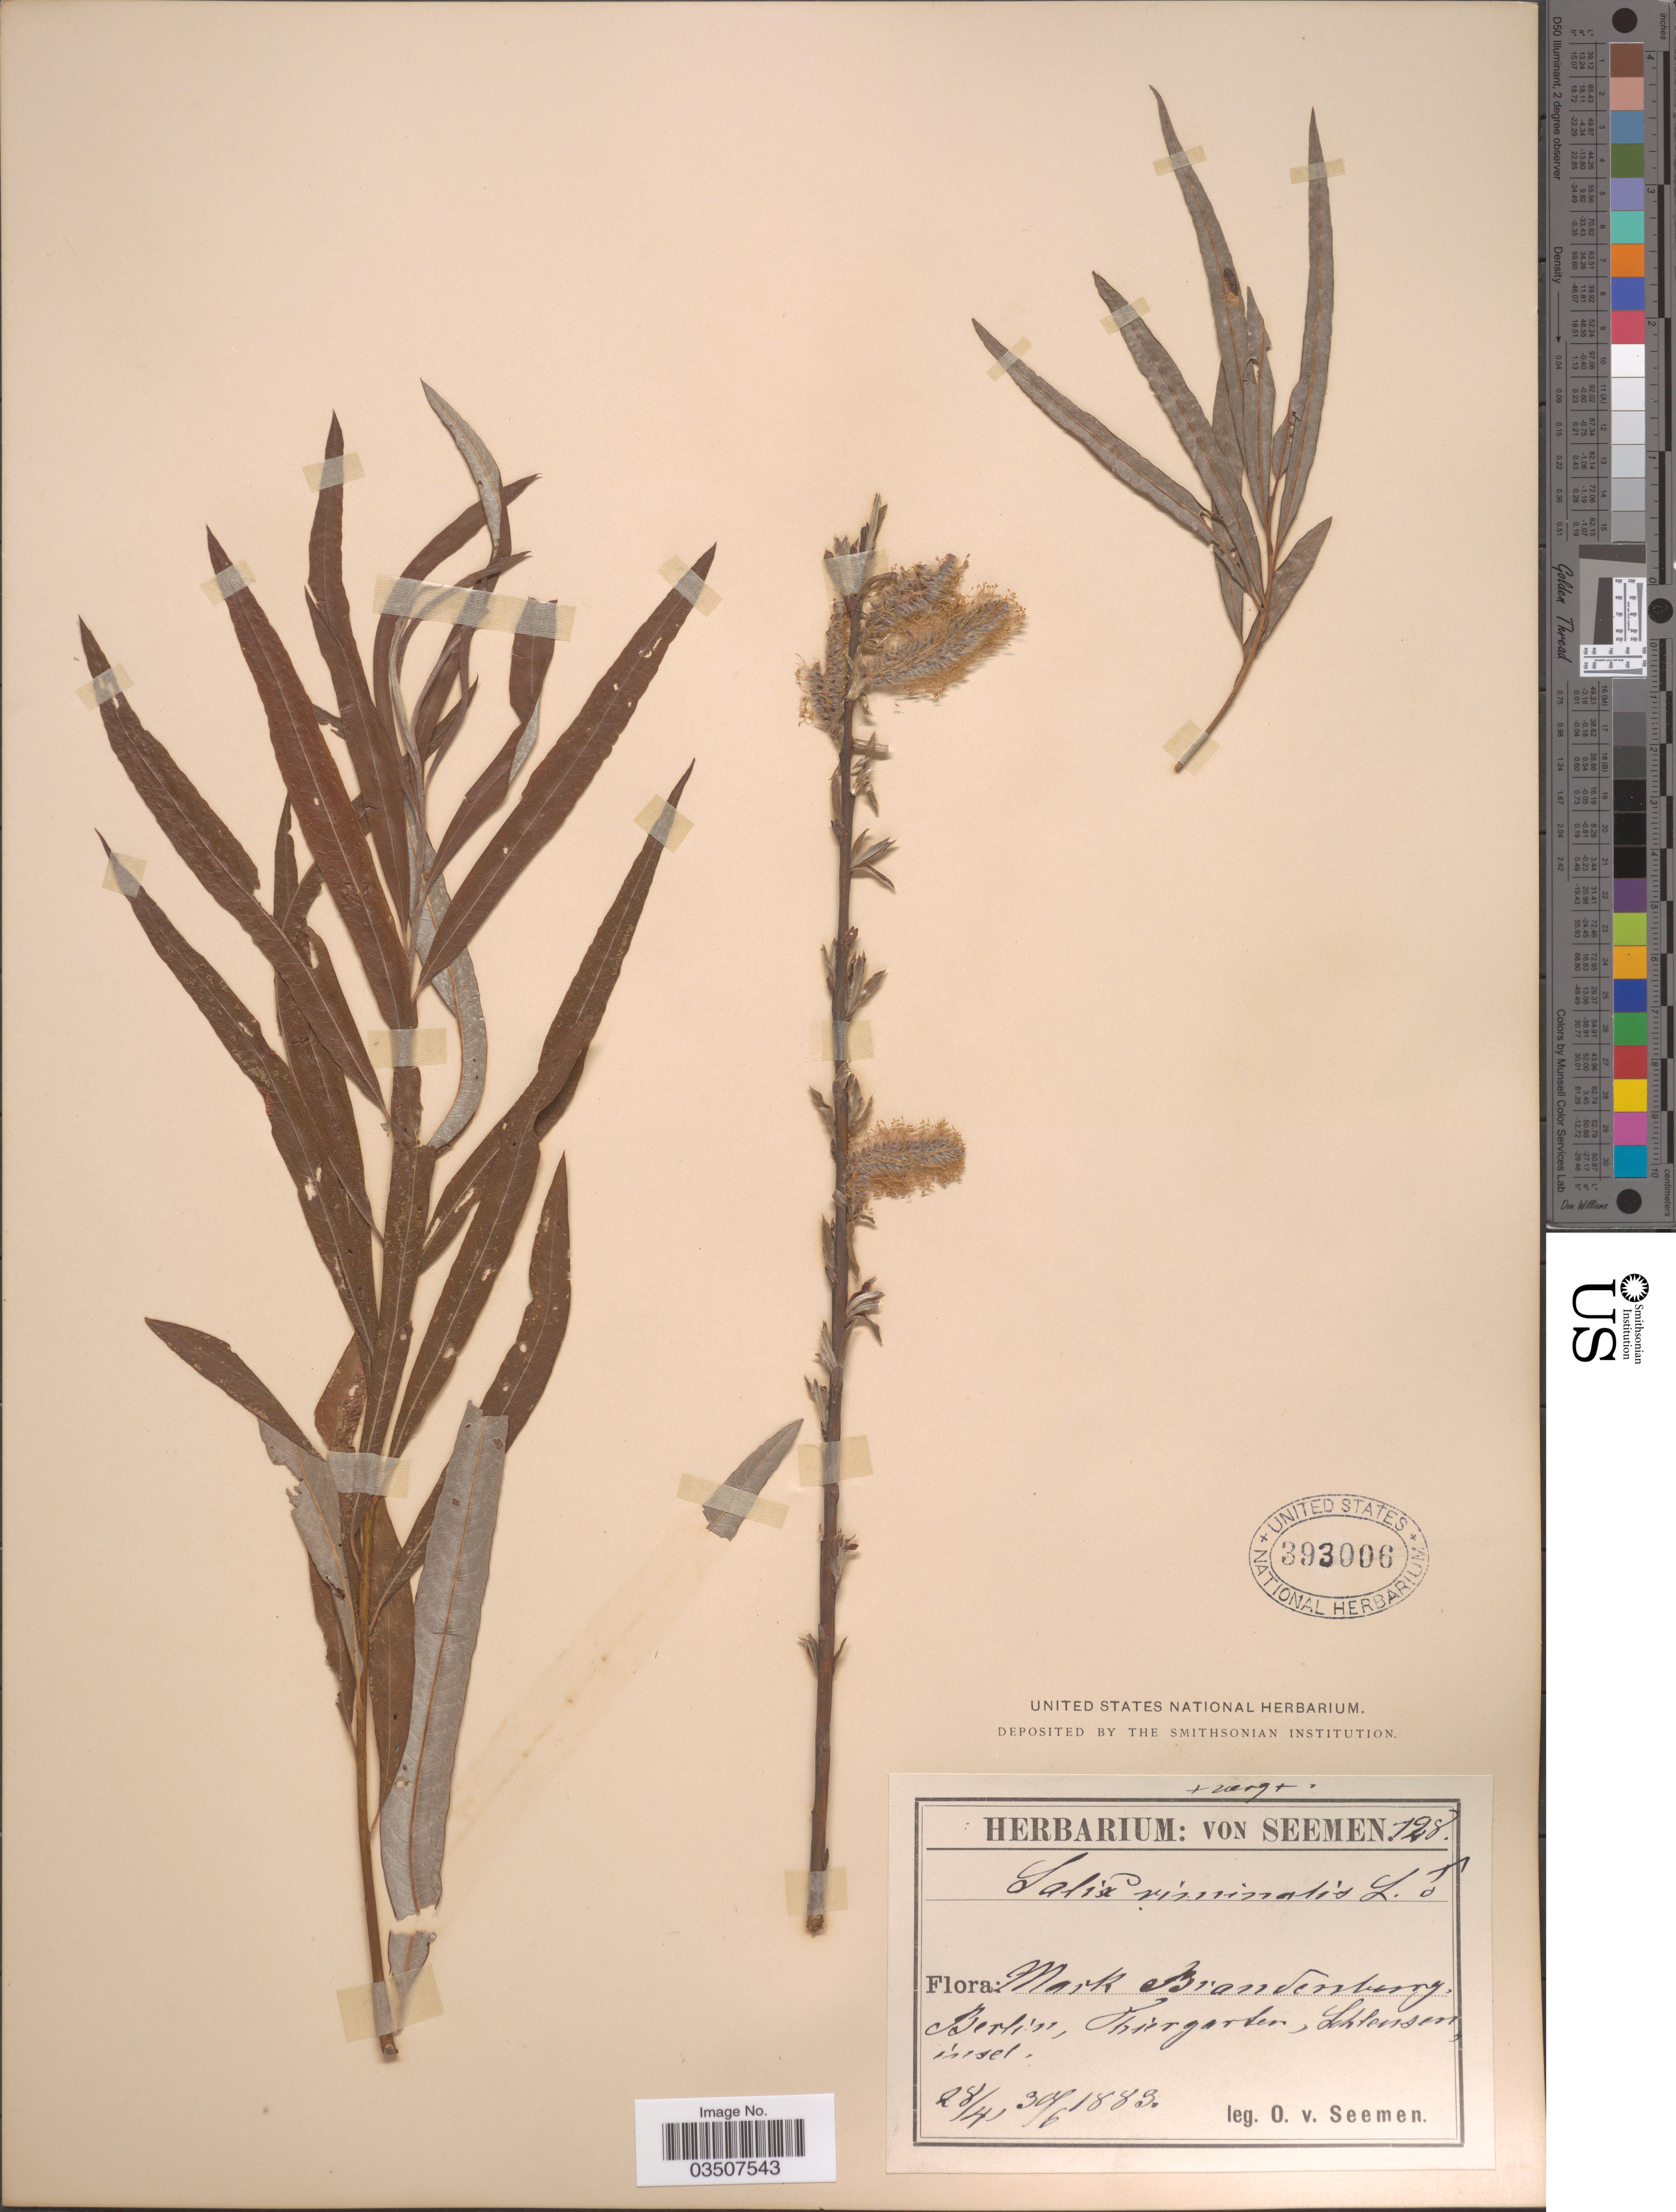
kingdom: Plantae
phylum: Tracheophyta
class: Magnoliopsida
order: Malpighiales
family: Salicaceae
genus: Salix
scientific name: Salix viminalis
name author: L.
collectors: K. O. von Seemen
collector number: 128*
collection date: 1883-04-28/1883-06-30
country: Germany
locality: Mark Brandenburg, Berlin, Tiergarten, Schleuseninsel.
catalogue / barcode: US 393006